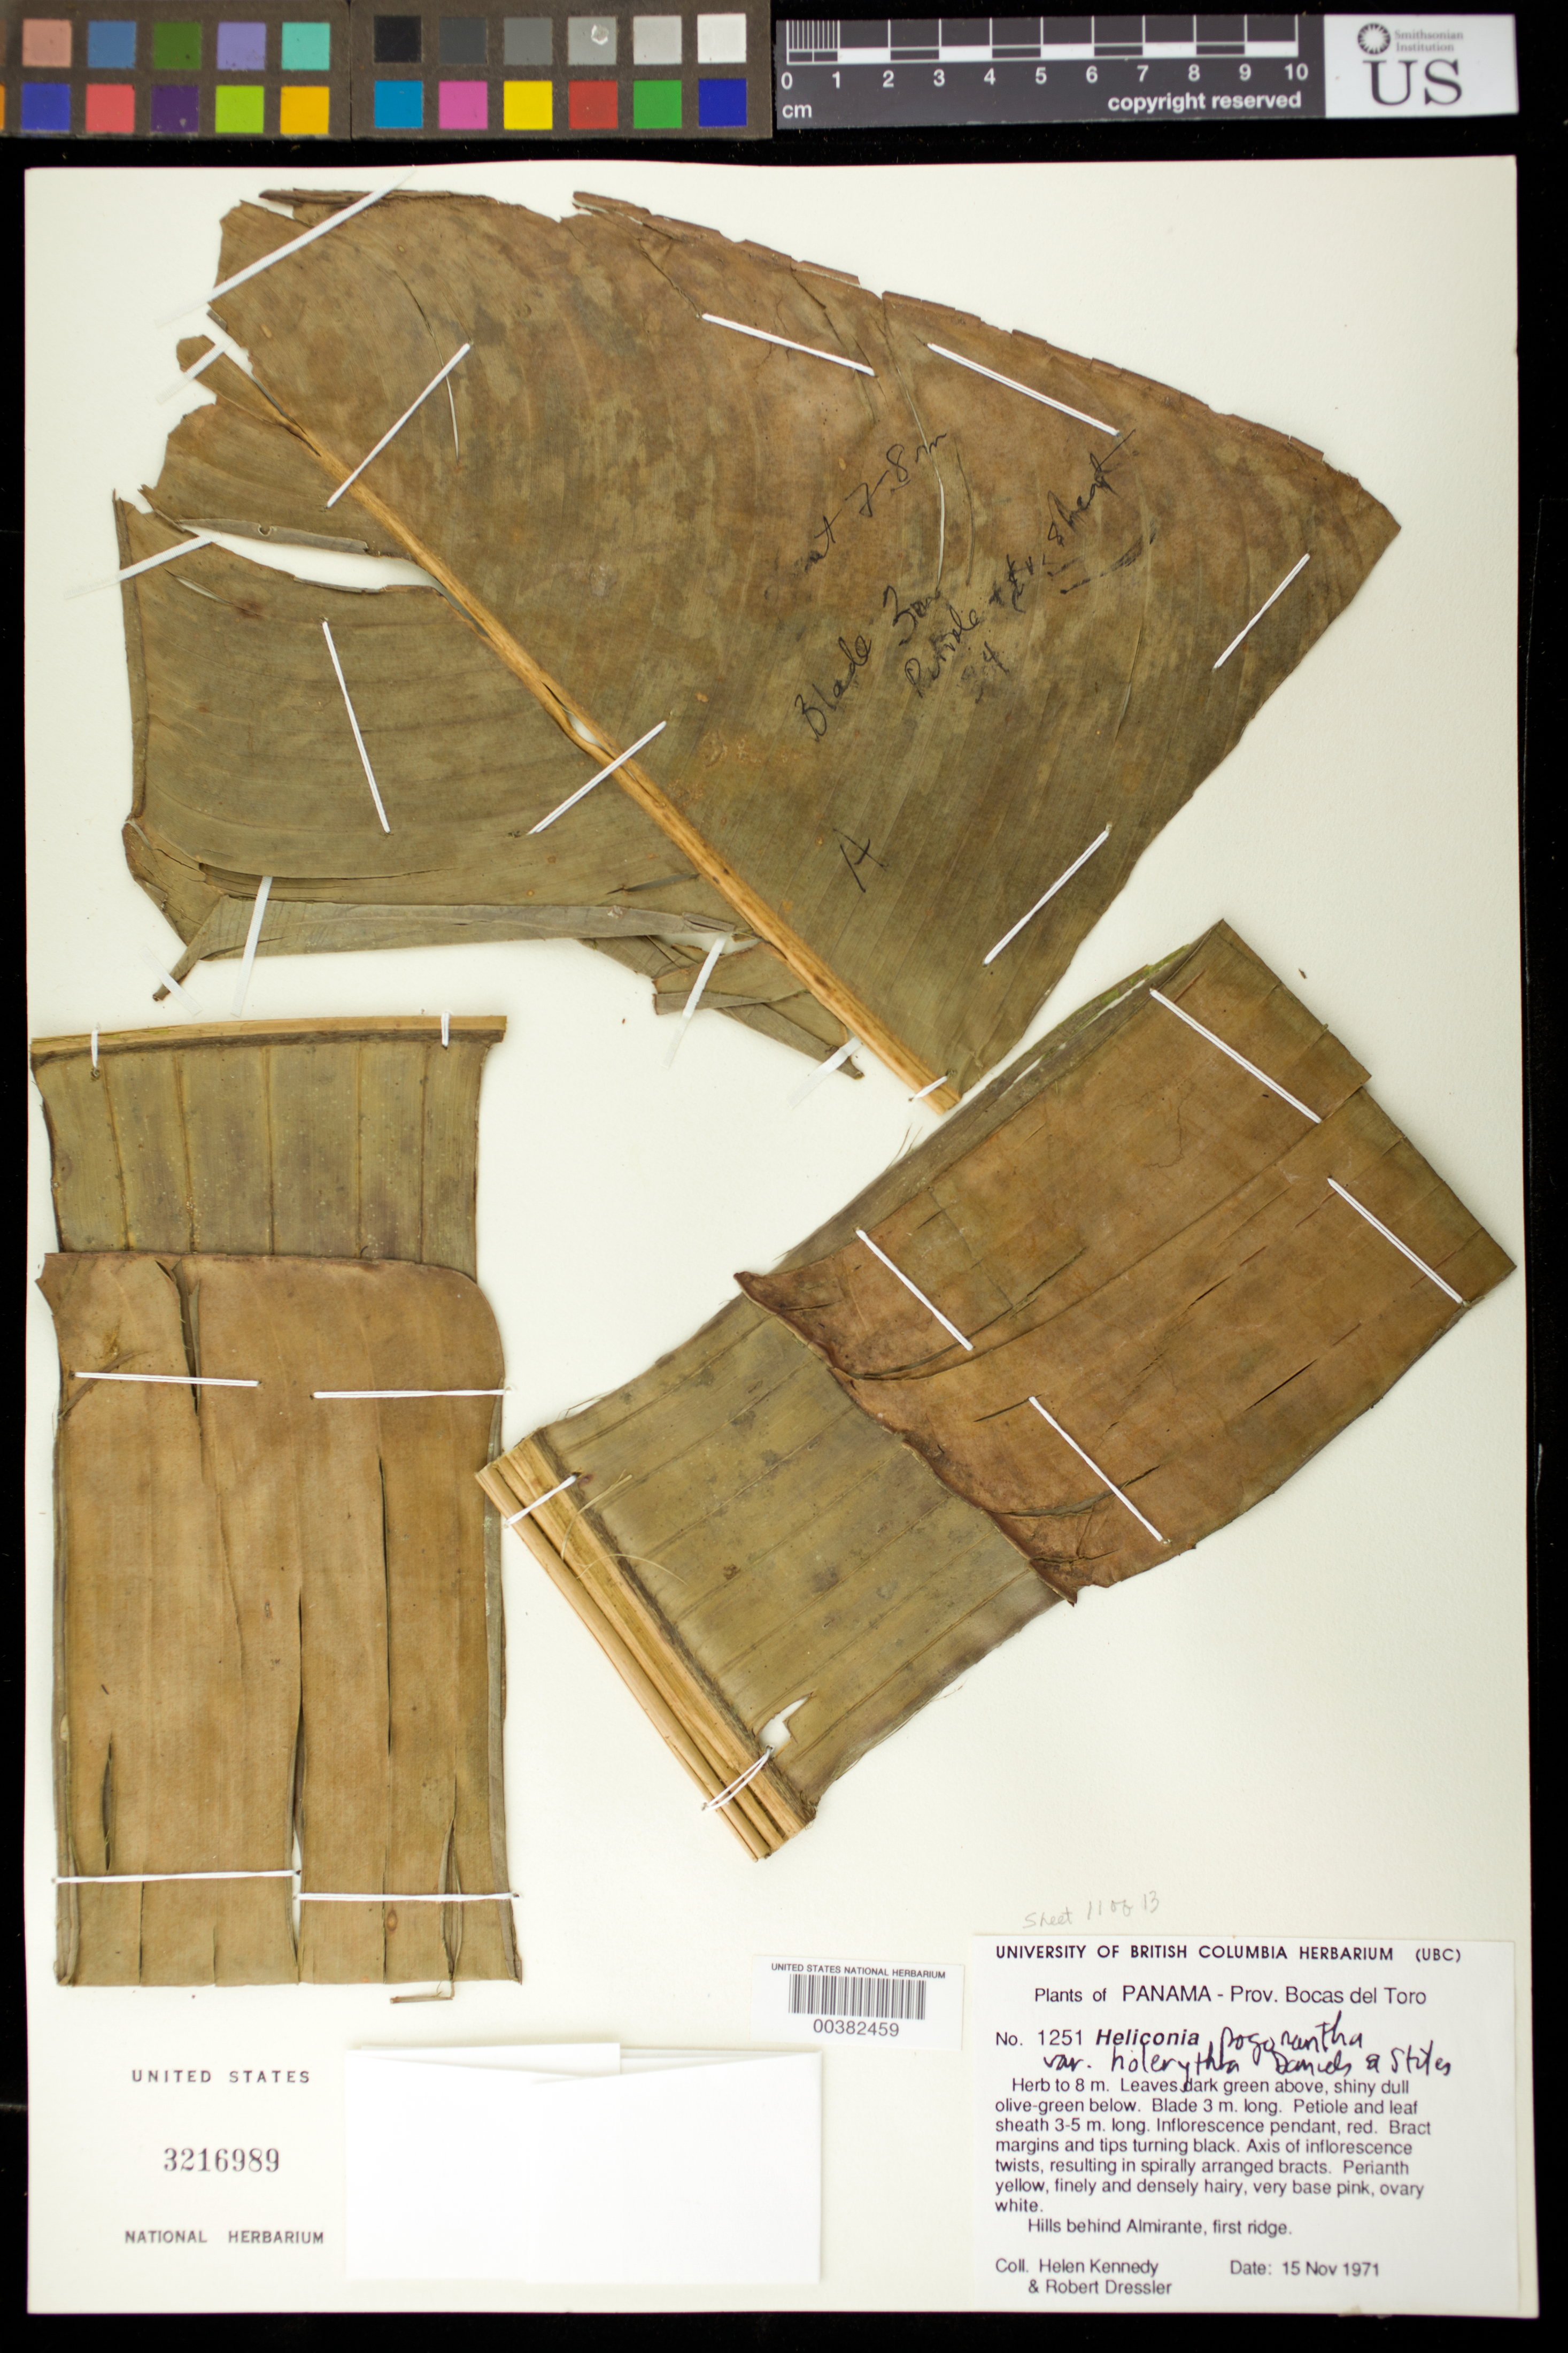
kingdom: Plantae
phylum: Tracheophyta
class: Liliopsida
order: Zingiberales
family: Heliconiaceae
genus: Heliconia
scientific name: Heliconia pogonantha var. holerythra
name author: G.S. Daniels & F.G. Stiles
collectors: H. Kennedy & R. Dressler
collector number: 1251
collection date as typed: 15 Nov 1971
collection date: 1971-11-15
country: Panama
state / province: Bocas del Toro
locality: Behind Almirante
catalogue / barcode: US 3216989